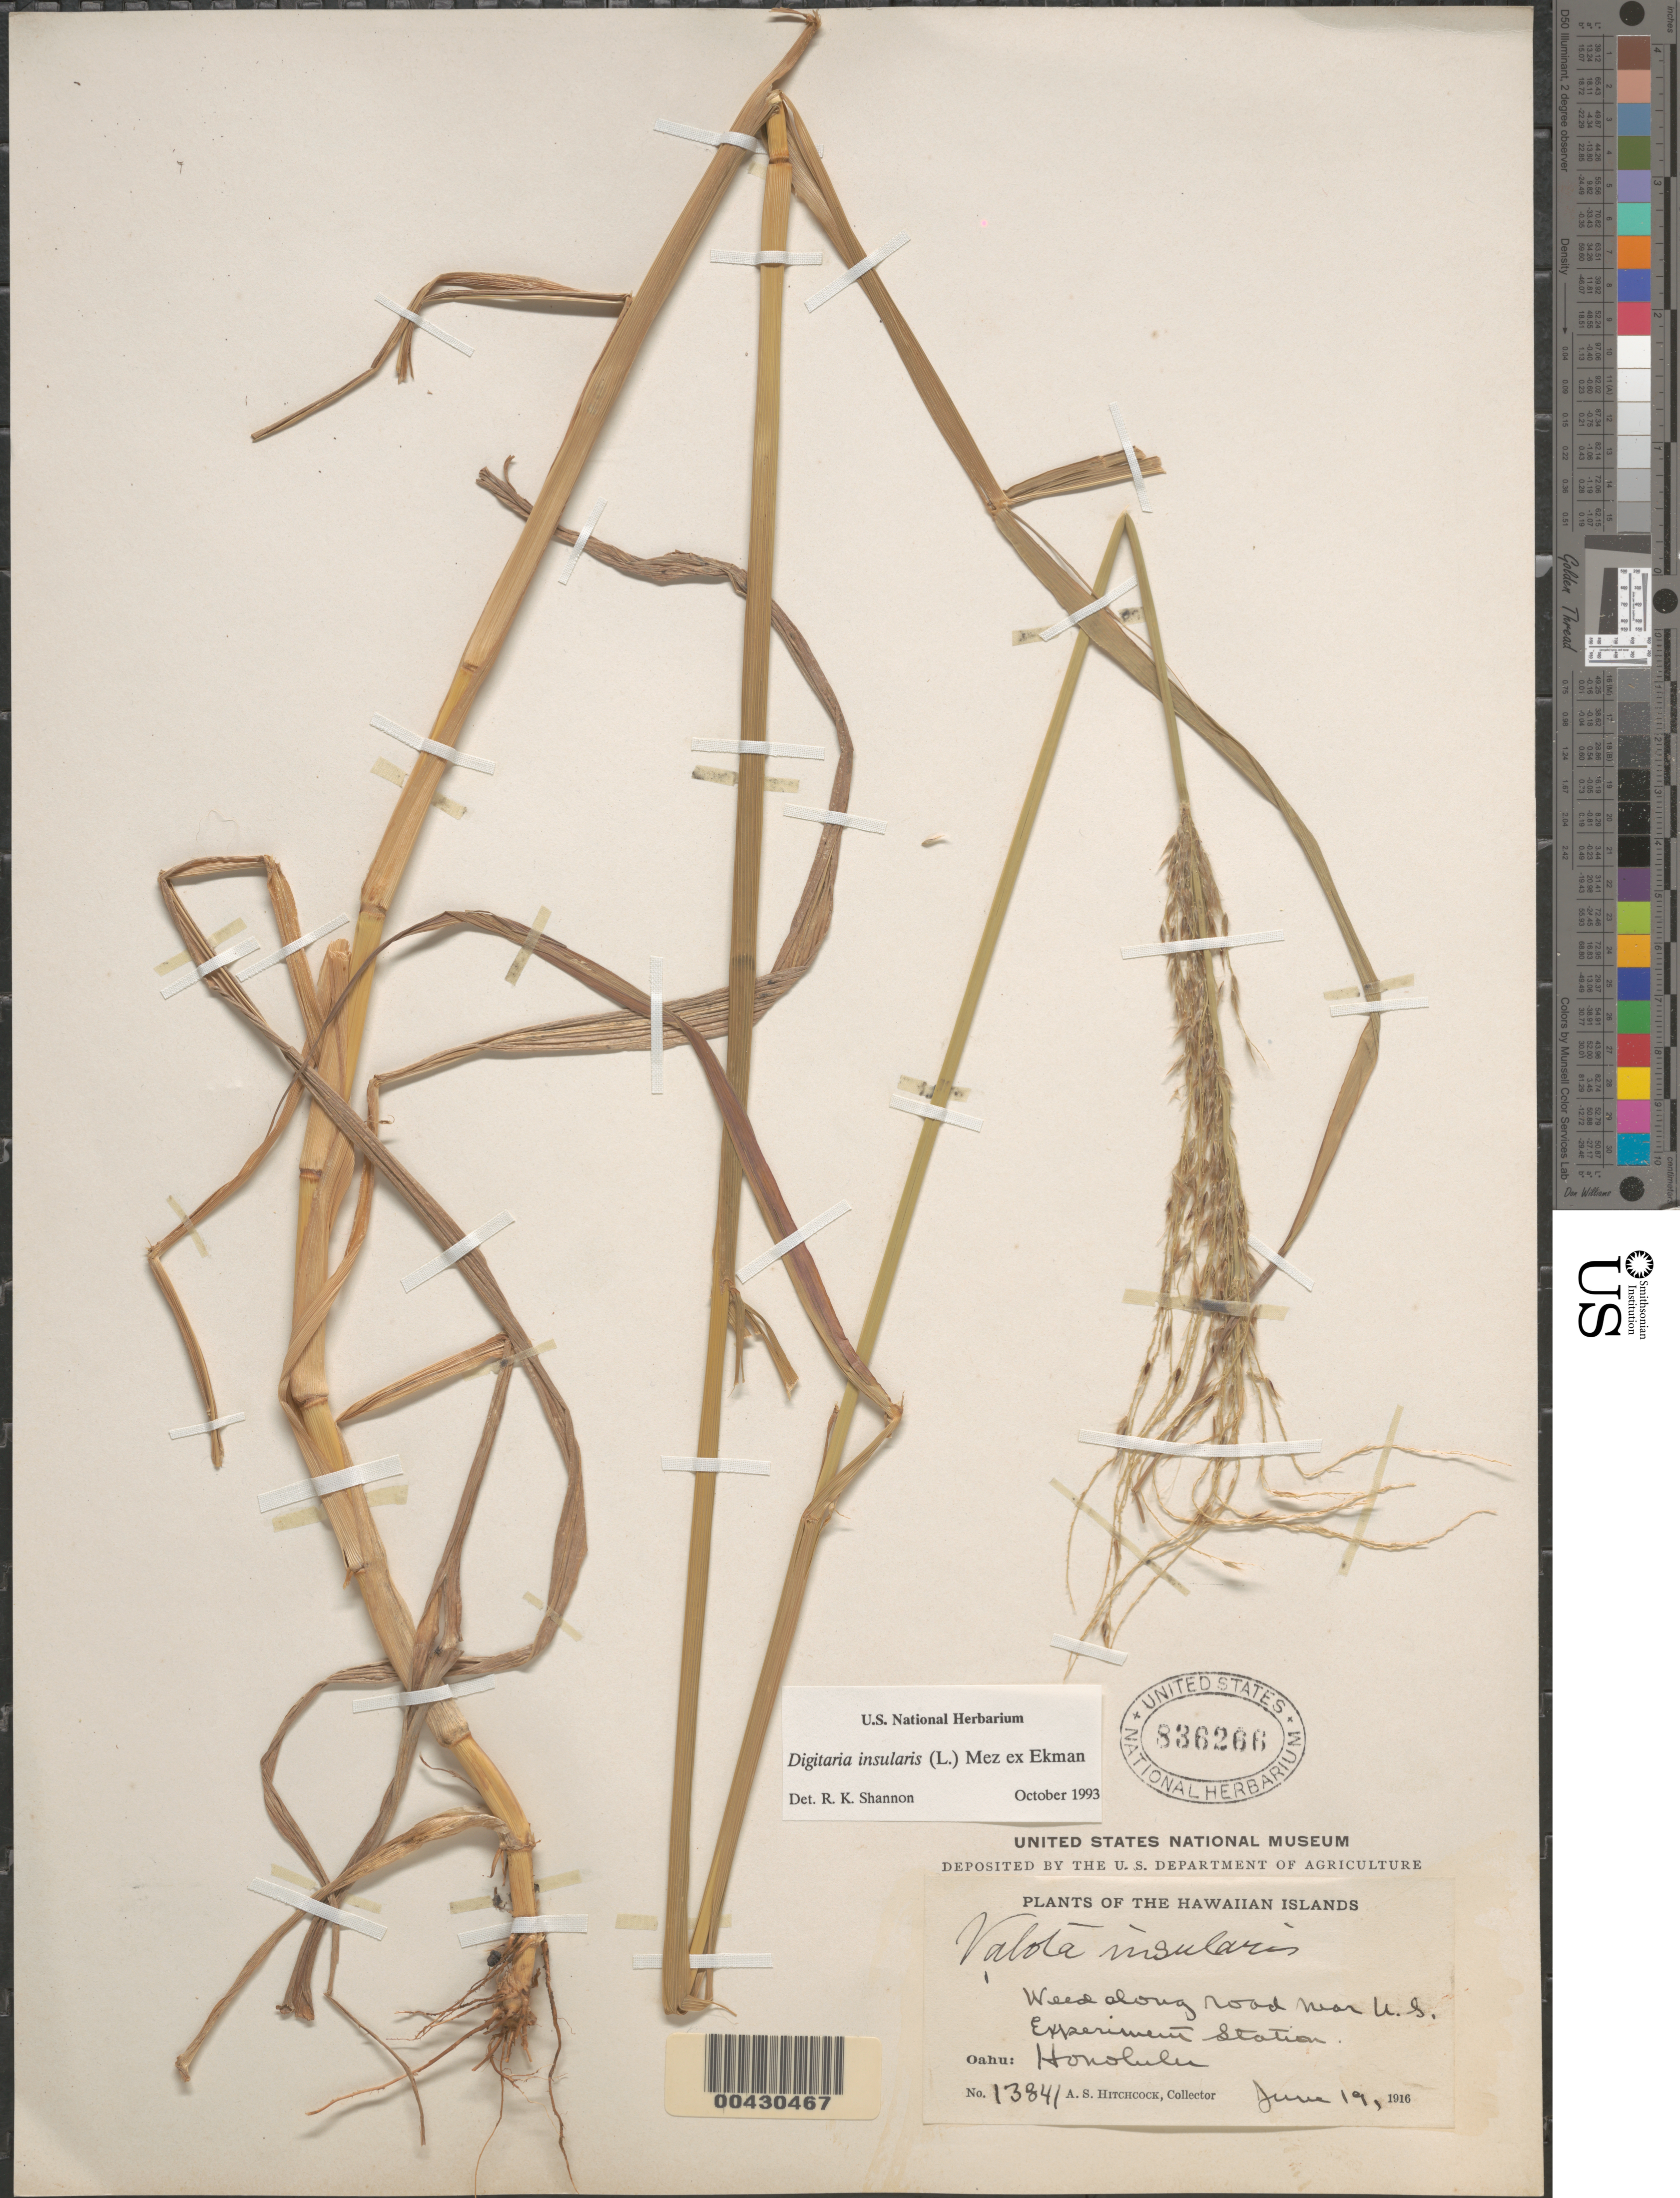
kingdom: Plantae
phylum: Tracheophyta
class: Liliopsida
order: Poales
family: Poaceae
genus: Digitaria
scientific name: Digitaria insularis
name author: (L.) Fedde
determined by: Shannon, R. K., (UNITED STATES)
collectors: A. S. Hitchcock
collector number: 13841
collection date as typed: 19 Jun 1916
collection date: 1916-06-19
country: United States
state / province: Hawaii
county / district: Honolulu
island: Oahu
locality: Along road near U.S. Experiment Station, Honolulu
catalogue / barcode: US 836266